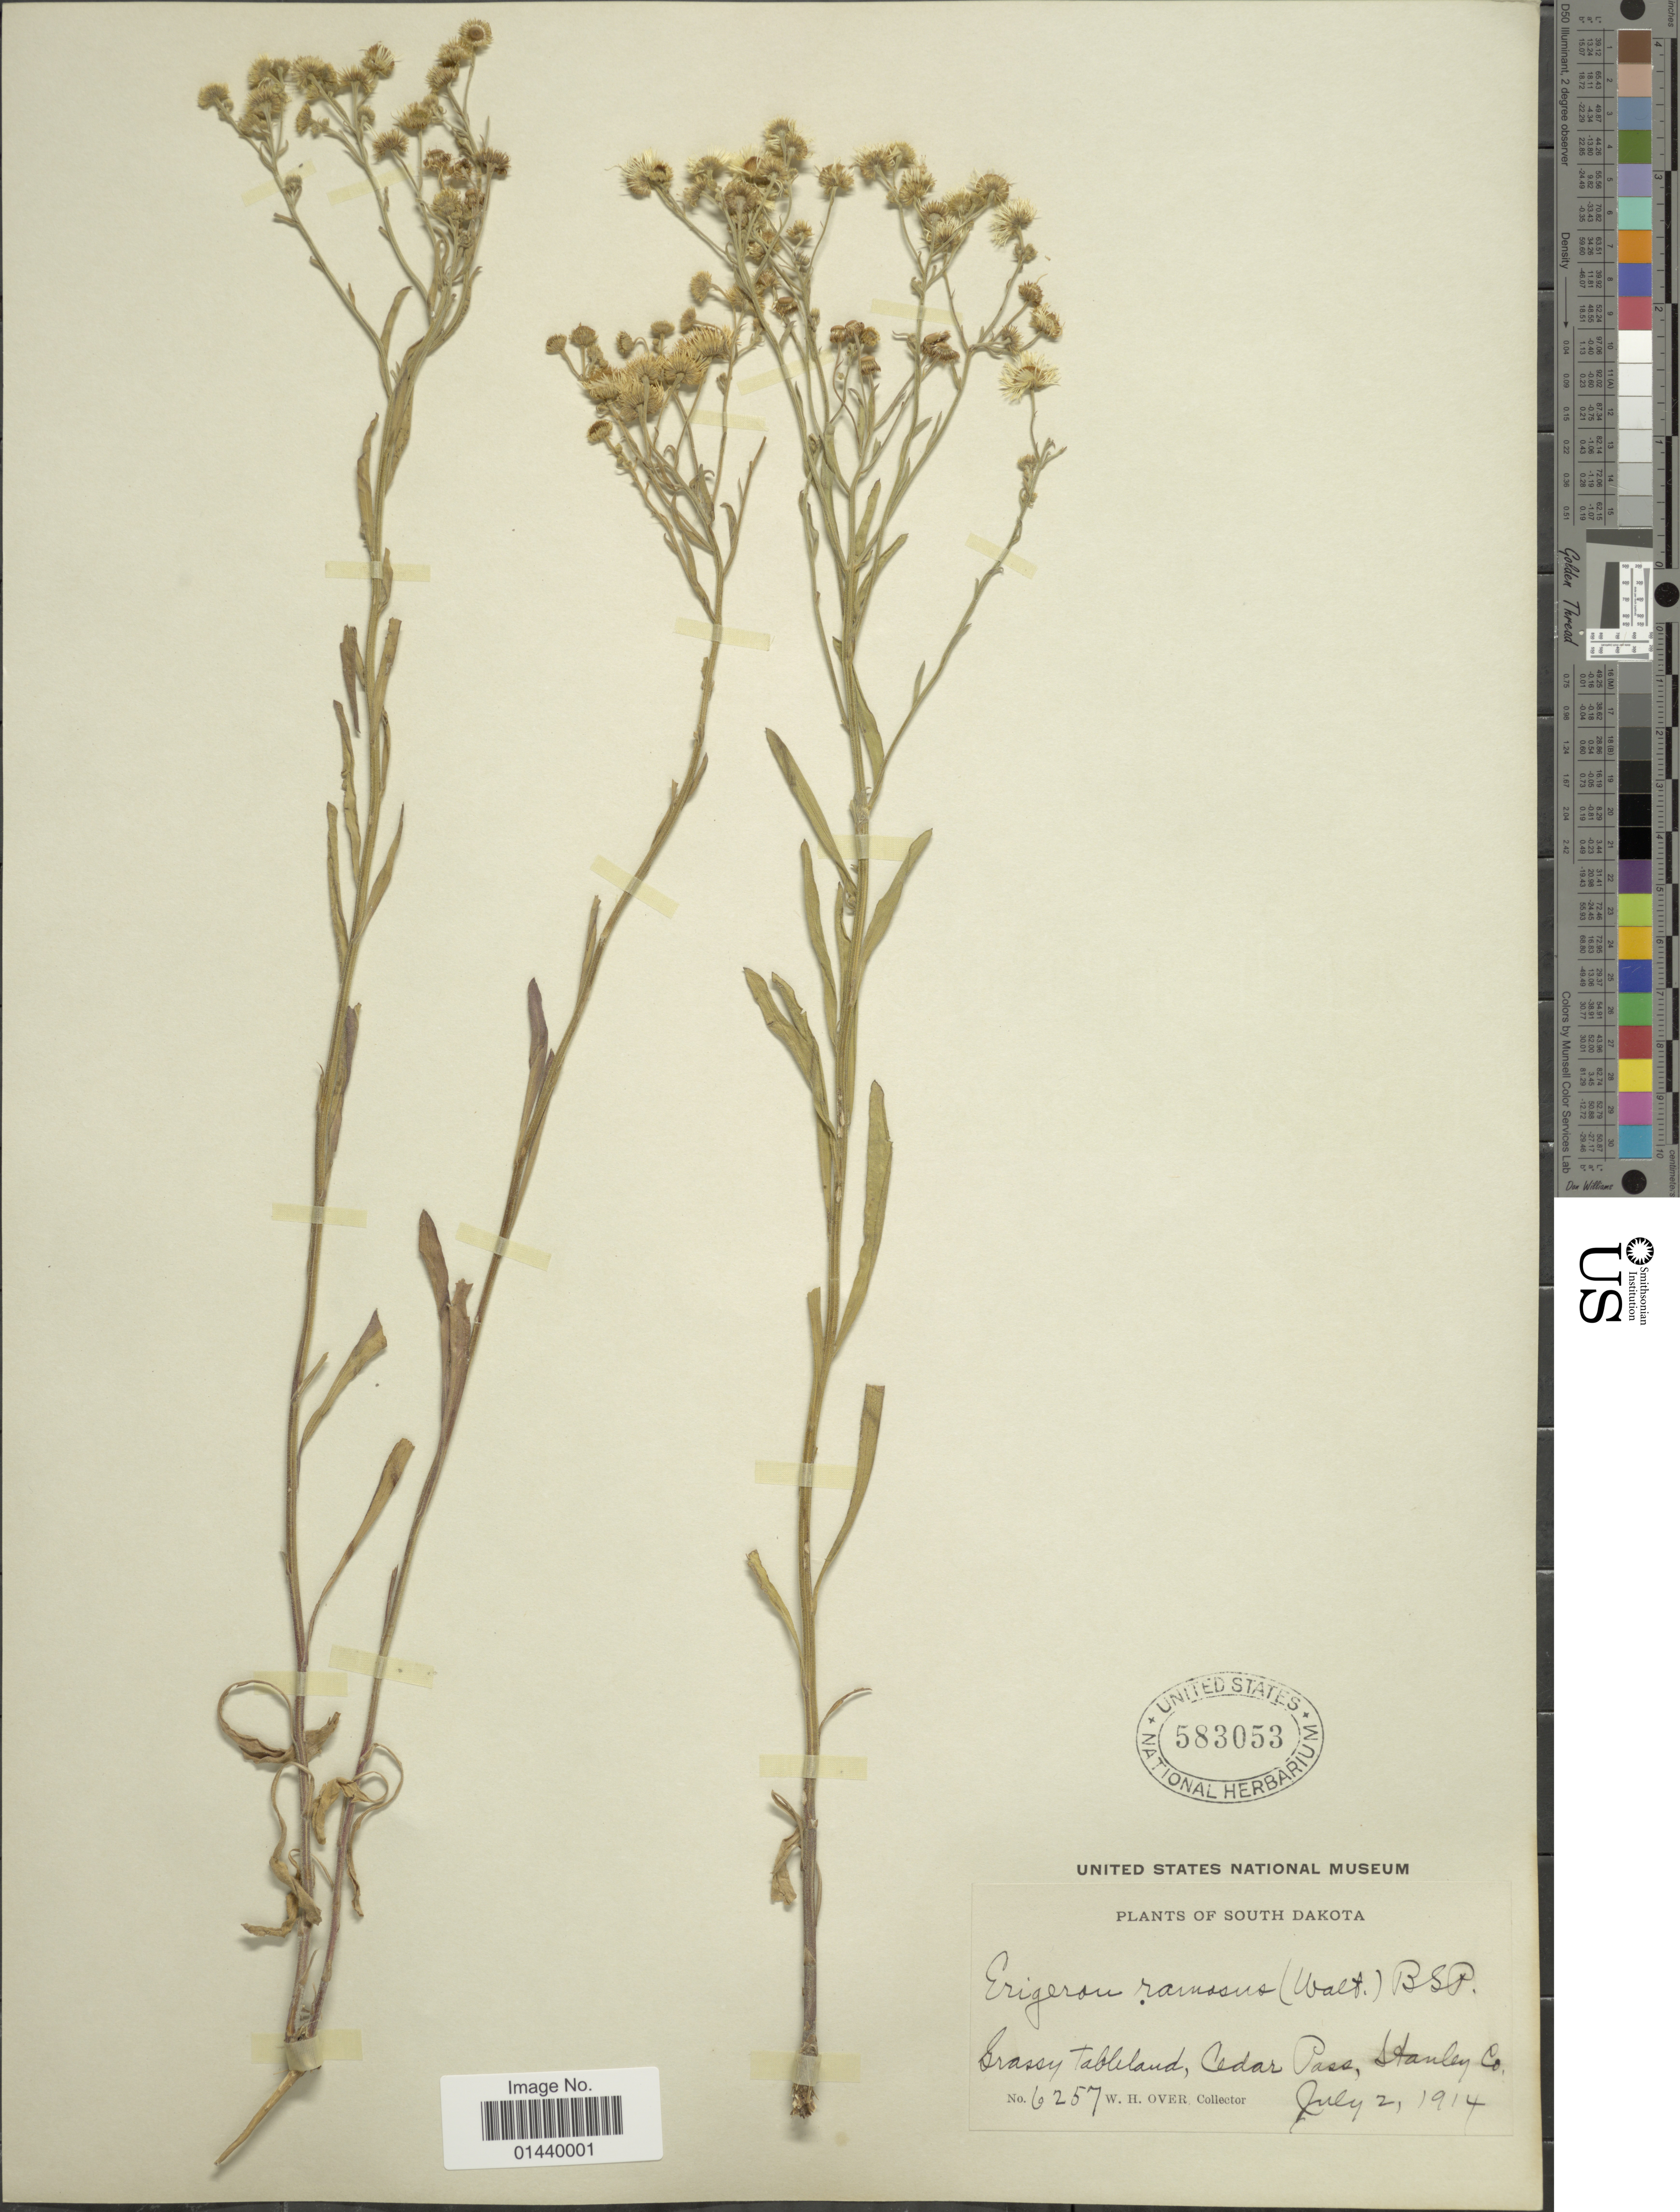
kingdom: Plantae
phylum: Tracheophyta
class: Magnoliopsida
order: Asterales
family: Asteraceae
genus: Erigeron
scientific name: Erigeron strigosus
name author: Muhl. ex Willd.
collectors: W. Over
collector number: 6257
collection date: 1914-07-02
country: United States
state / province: South Dakota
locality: Grassy Tableland, Cedar Pass, Stanley Co.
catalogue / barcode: US 583053